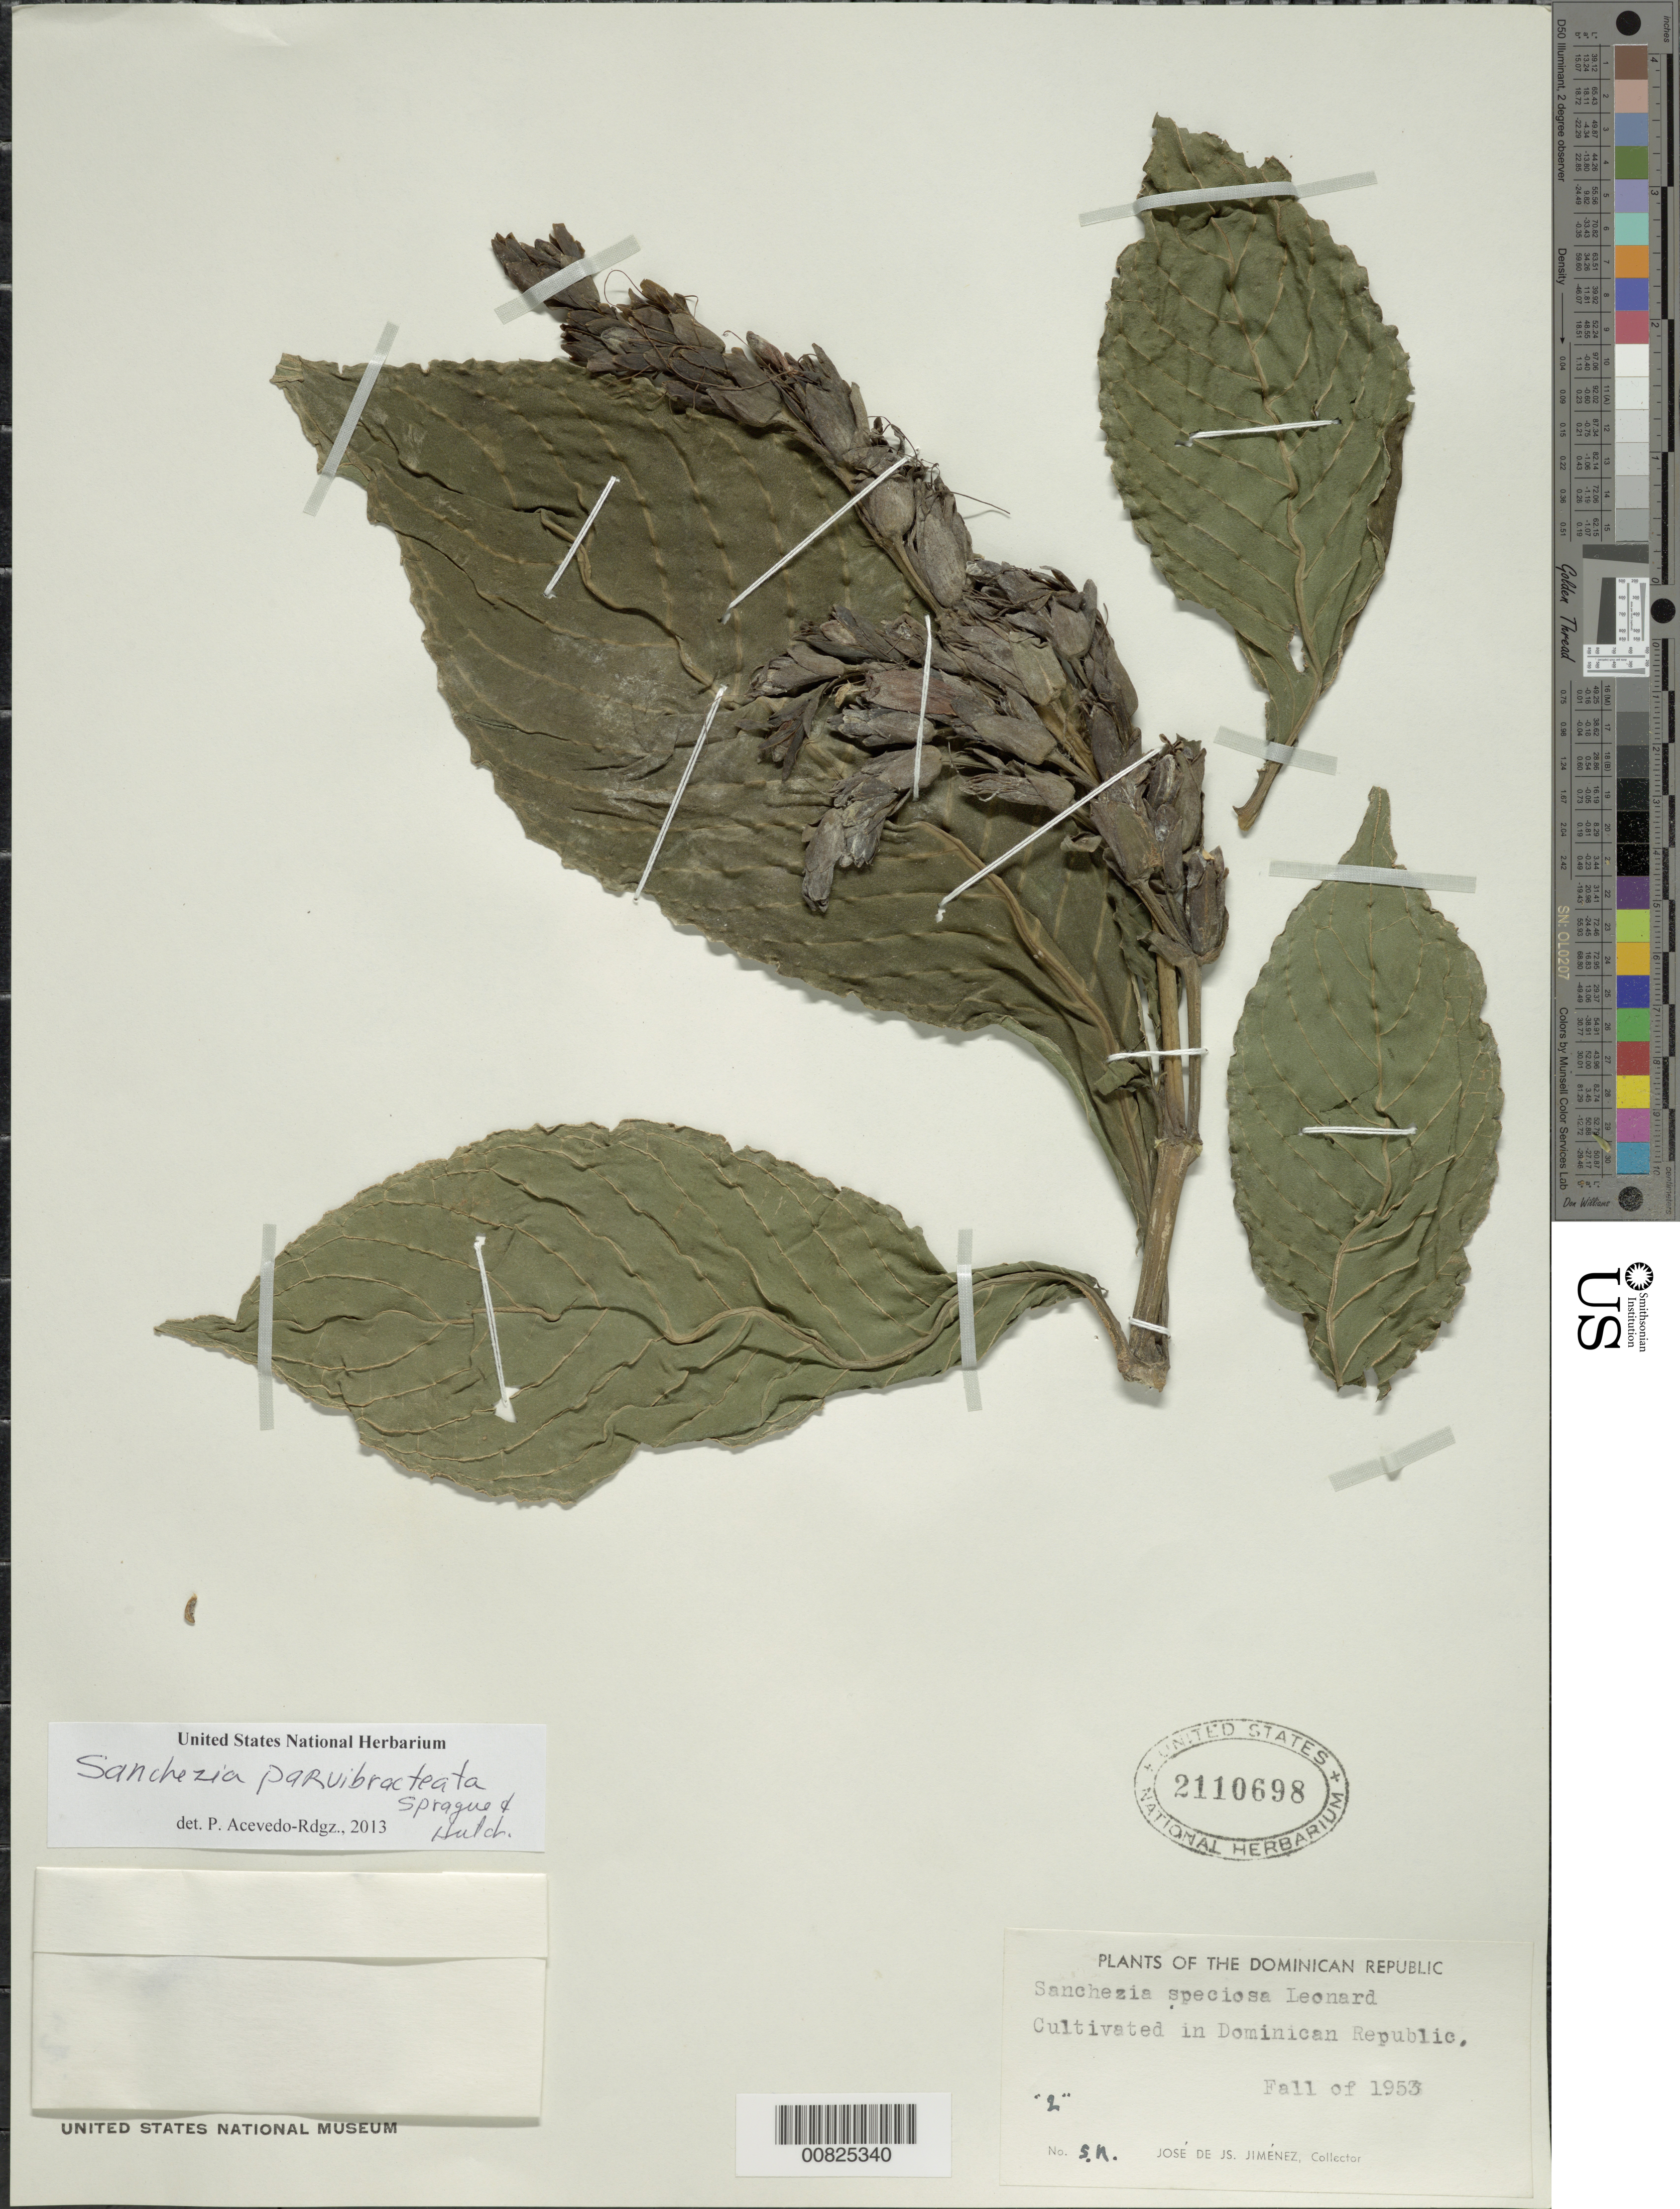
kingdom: Plantae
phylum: Tracheophyta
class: Magnoliopsida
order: Lamiales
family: Acanthaceae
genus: Sanchezia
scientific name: Sanchezia parvibracteata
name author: Sprague & Hutch.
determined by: Acevedo-Rodríguez, P., (BOT), Smithsonian Institution - National Museum of Natural History (UNITED STATES)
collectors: J. J. Jiménez Almonte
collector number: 2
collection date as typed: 1953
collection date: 1953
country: Dominican Republic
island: Hispaniola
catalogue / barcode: US 2110698